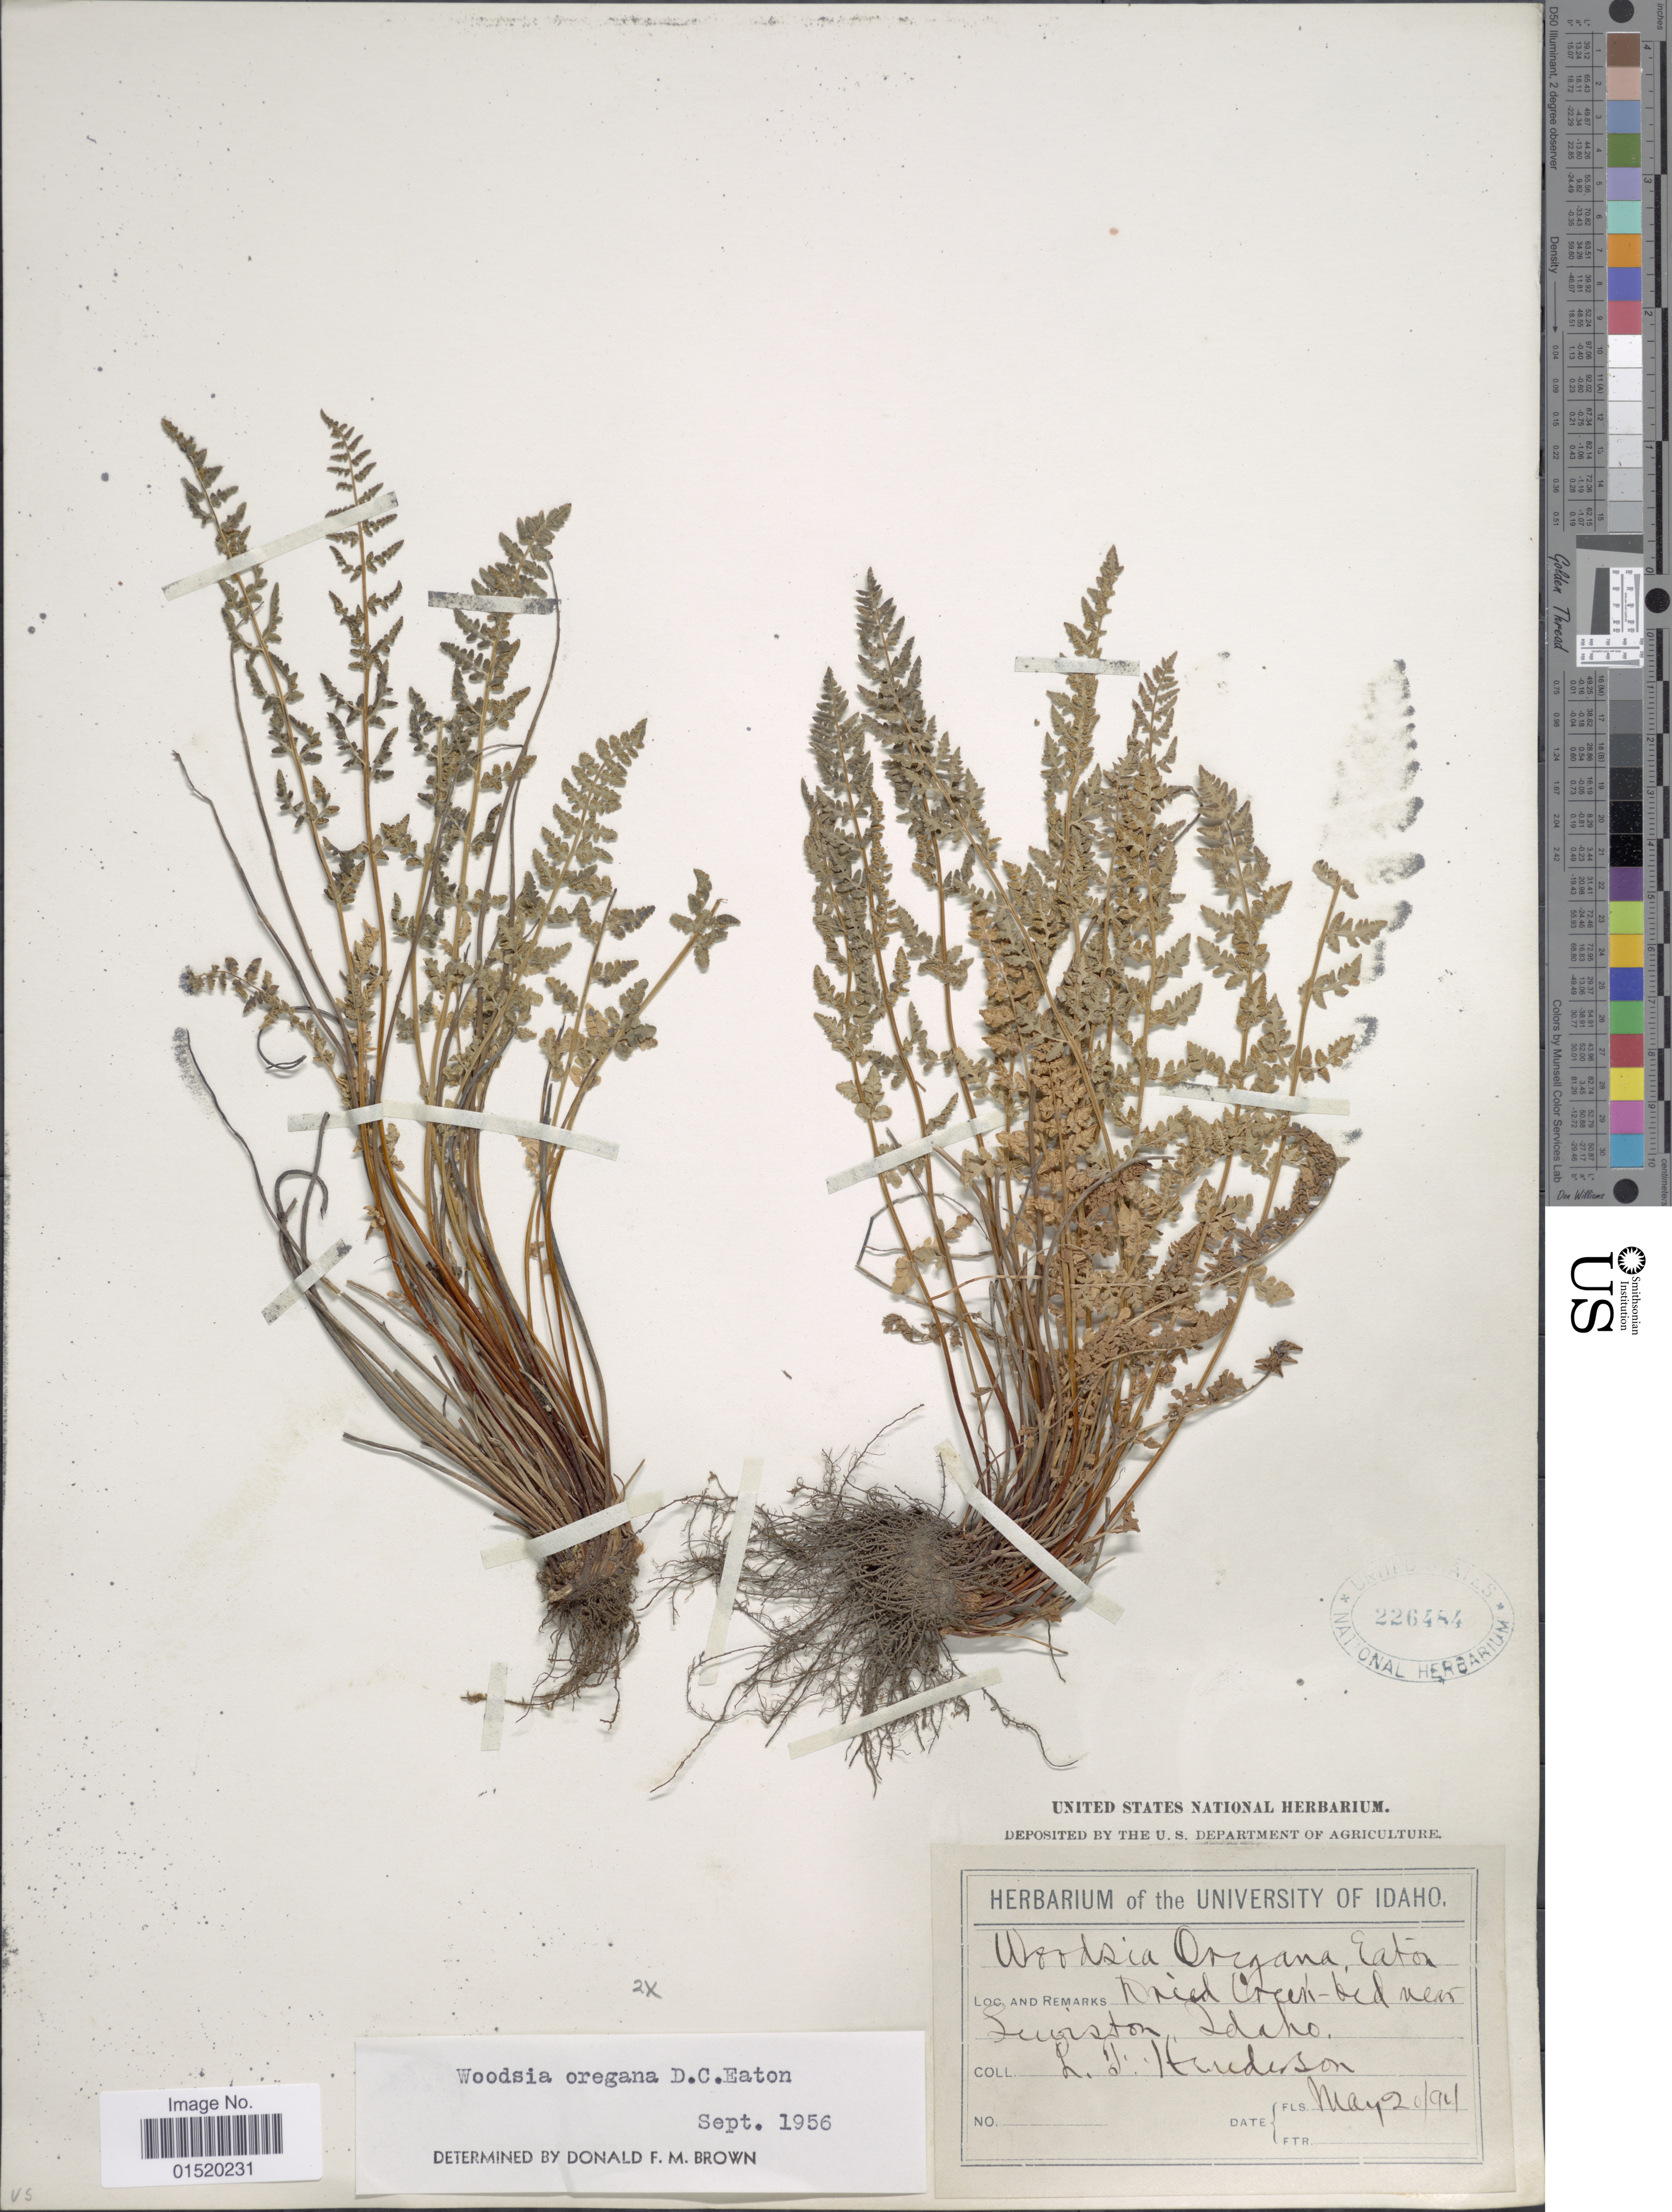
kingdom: Plantae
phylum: Tracheophyta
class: Polypodiopsida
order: Polypodiales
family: Woodsiaceae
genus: Woodsia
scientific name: Woodsia oregana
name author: D.C. Eaton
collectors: L. F. Hudson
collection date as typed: Transcribed d/m/y: 2/5/94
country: United States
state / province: Idaho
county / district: Nez Perce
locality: Dried Creek-bed near Lewiston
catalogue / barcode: US 226484